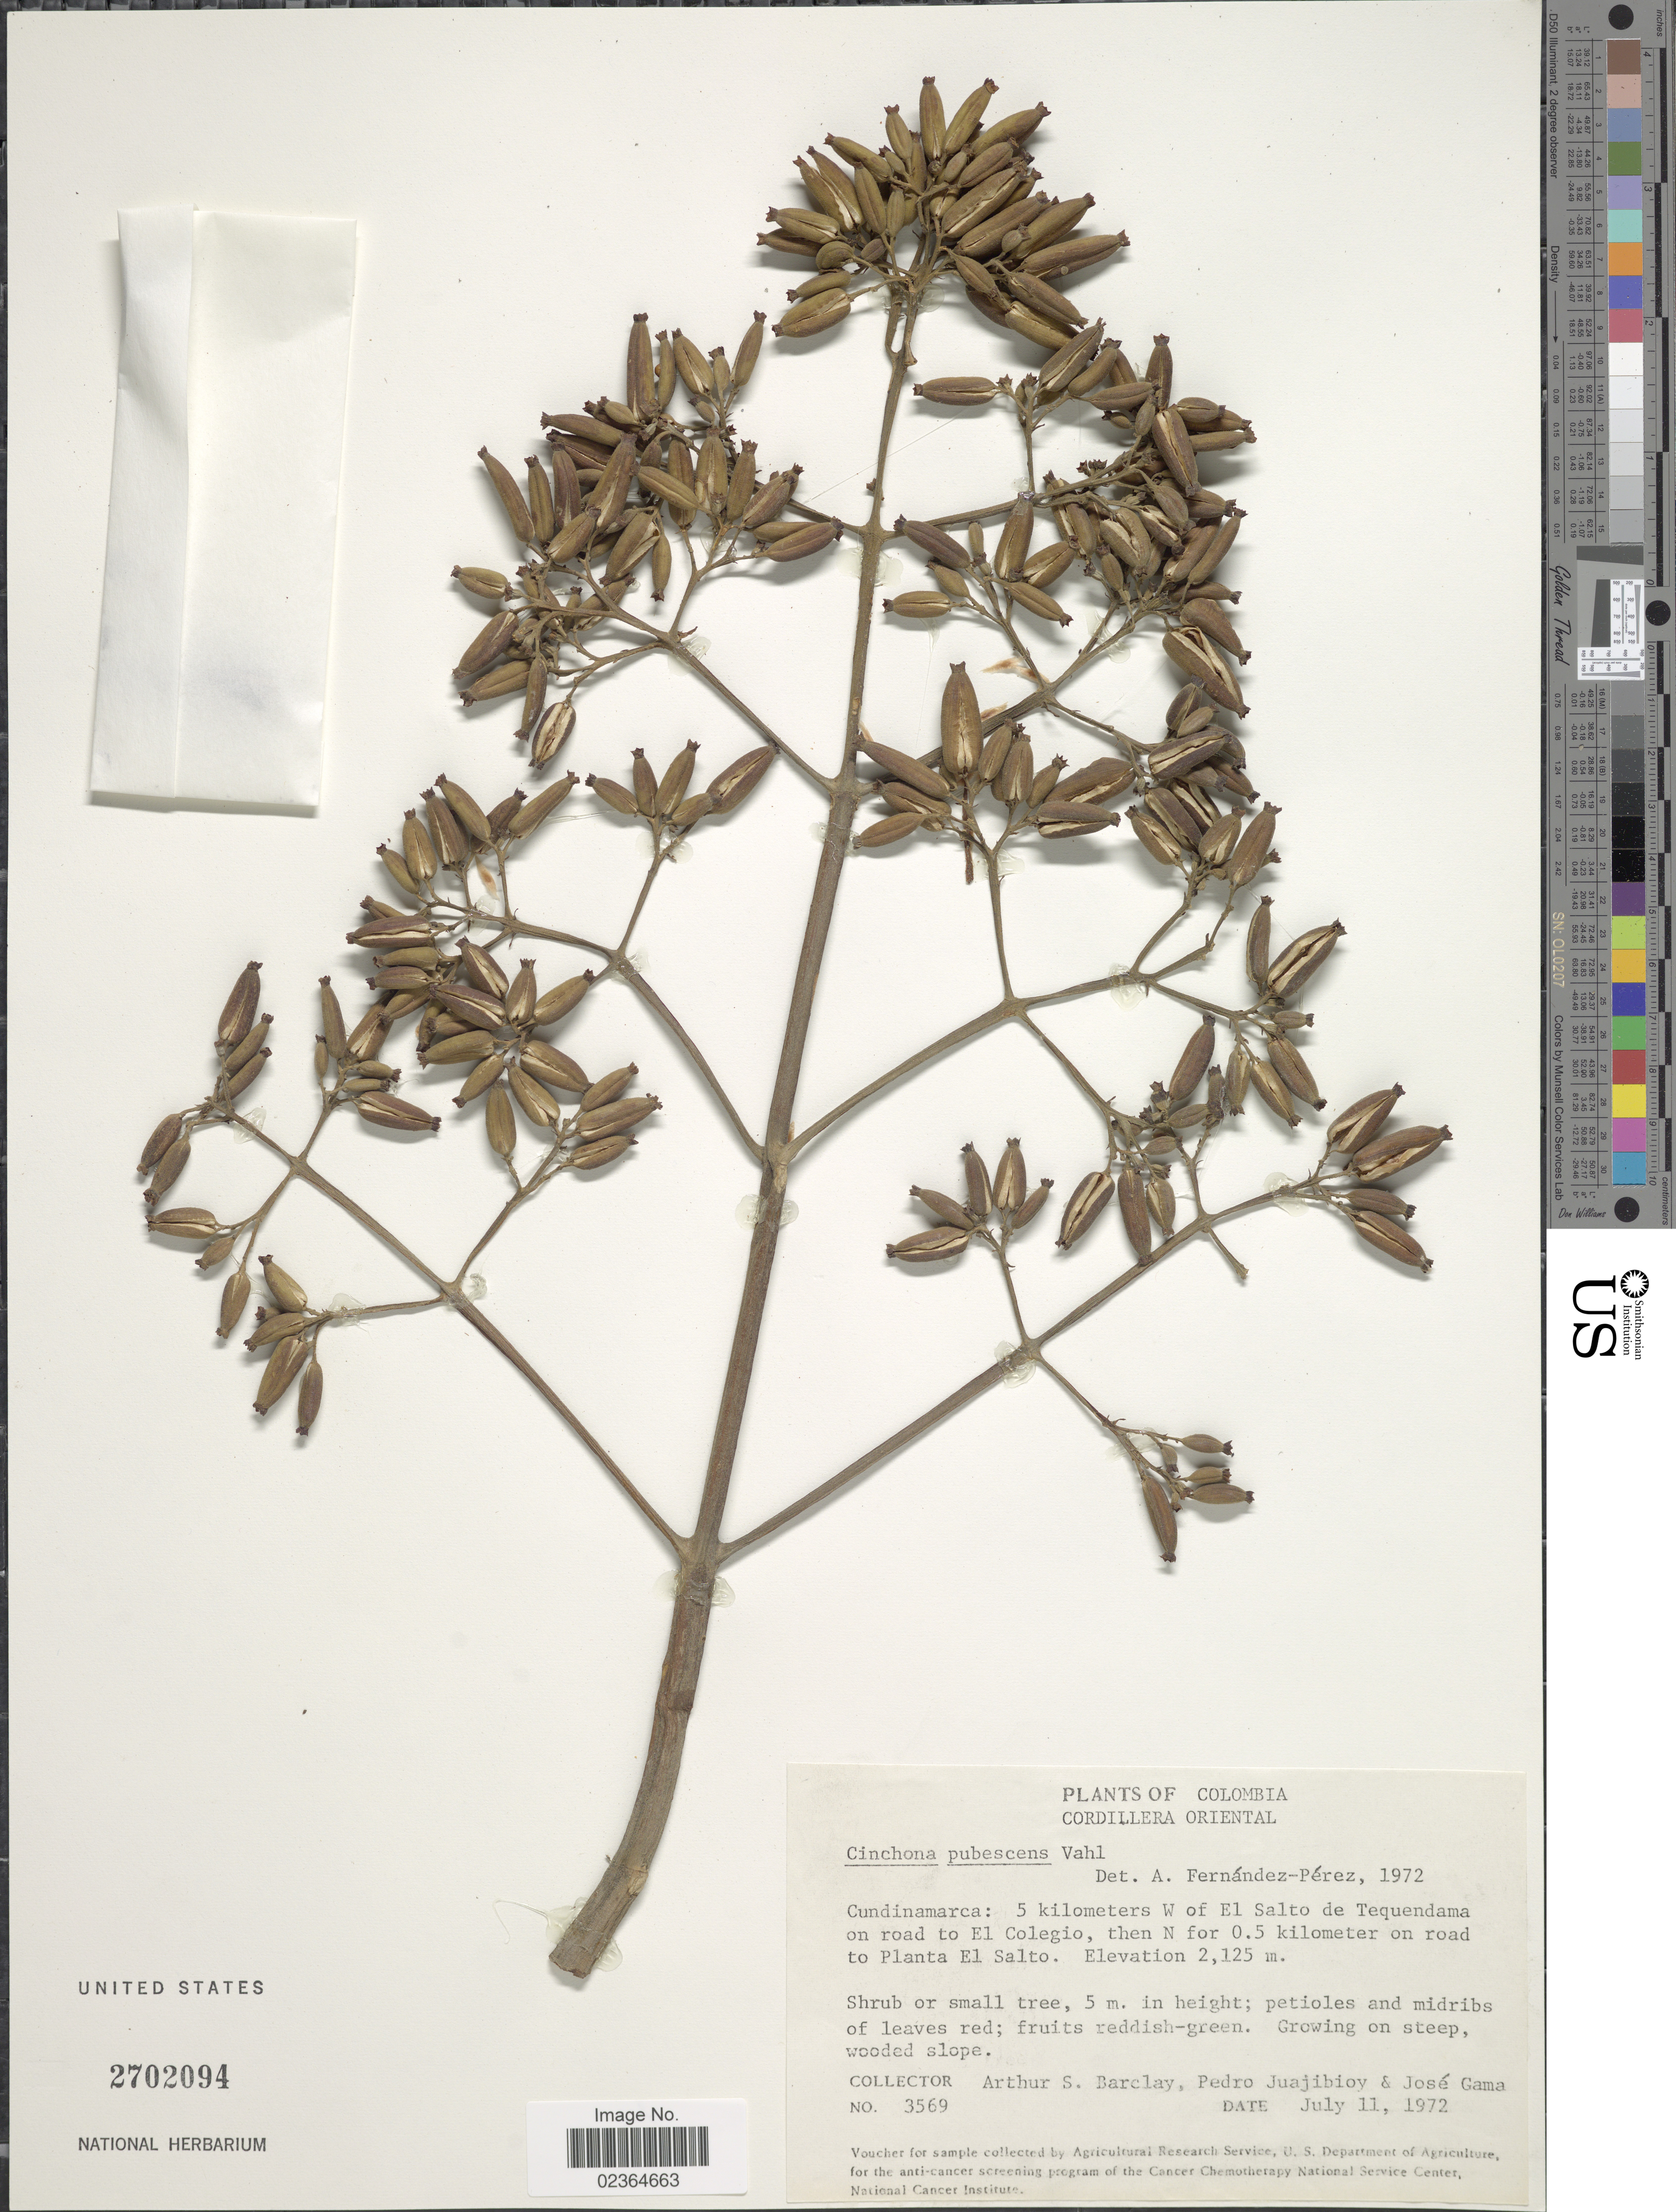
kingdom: Plantae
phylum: Tracheophyta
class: Magnoliopsida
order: Gentianales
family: Rubiaceae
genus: Cinchona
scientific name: Cinchona pubescens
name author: Vahl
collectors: A. S. Barclay, P. Juajibioy & J. Gama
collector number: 3569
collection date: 1972-07-11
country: Colombia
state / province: Cundinamarca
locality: Cordillera Oriental. 5 kilometers W of El Salto de Tequendama on road to El Colegio, then N for 0.5 kilometer on road to Planta El Salto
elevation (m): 2125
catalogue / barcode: US 2702094